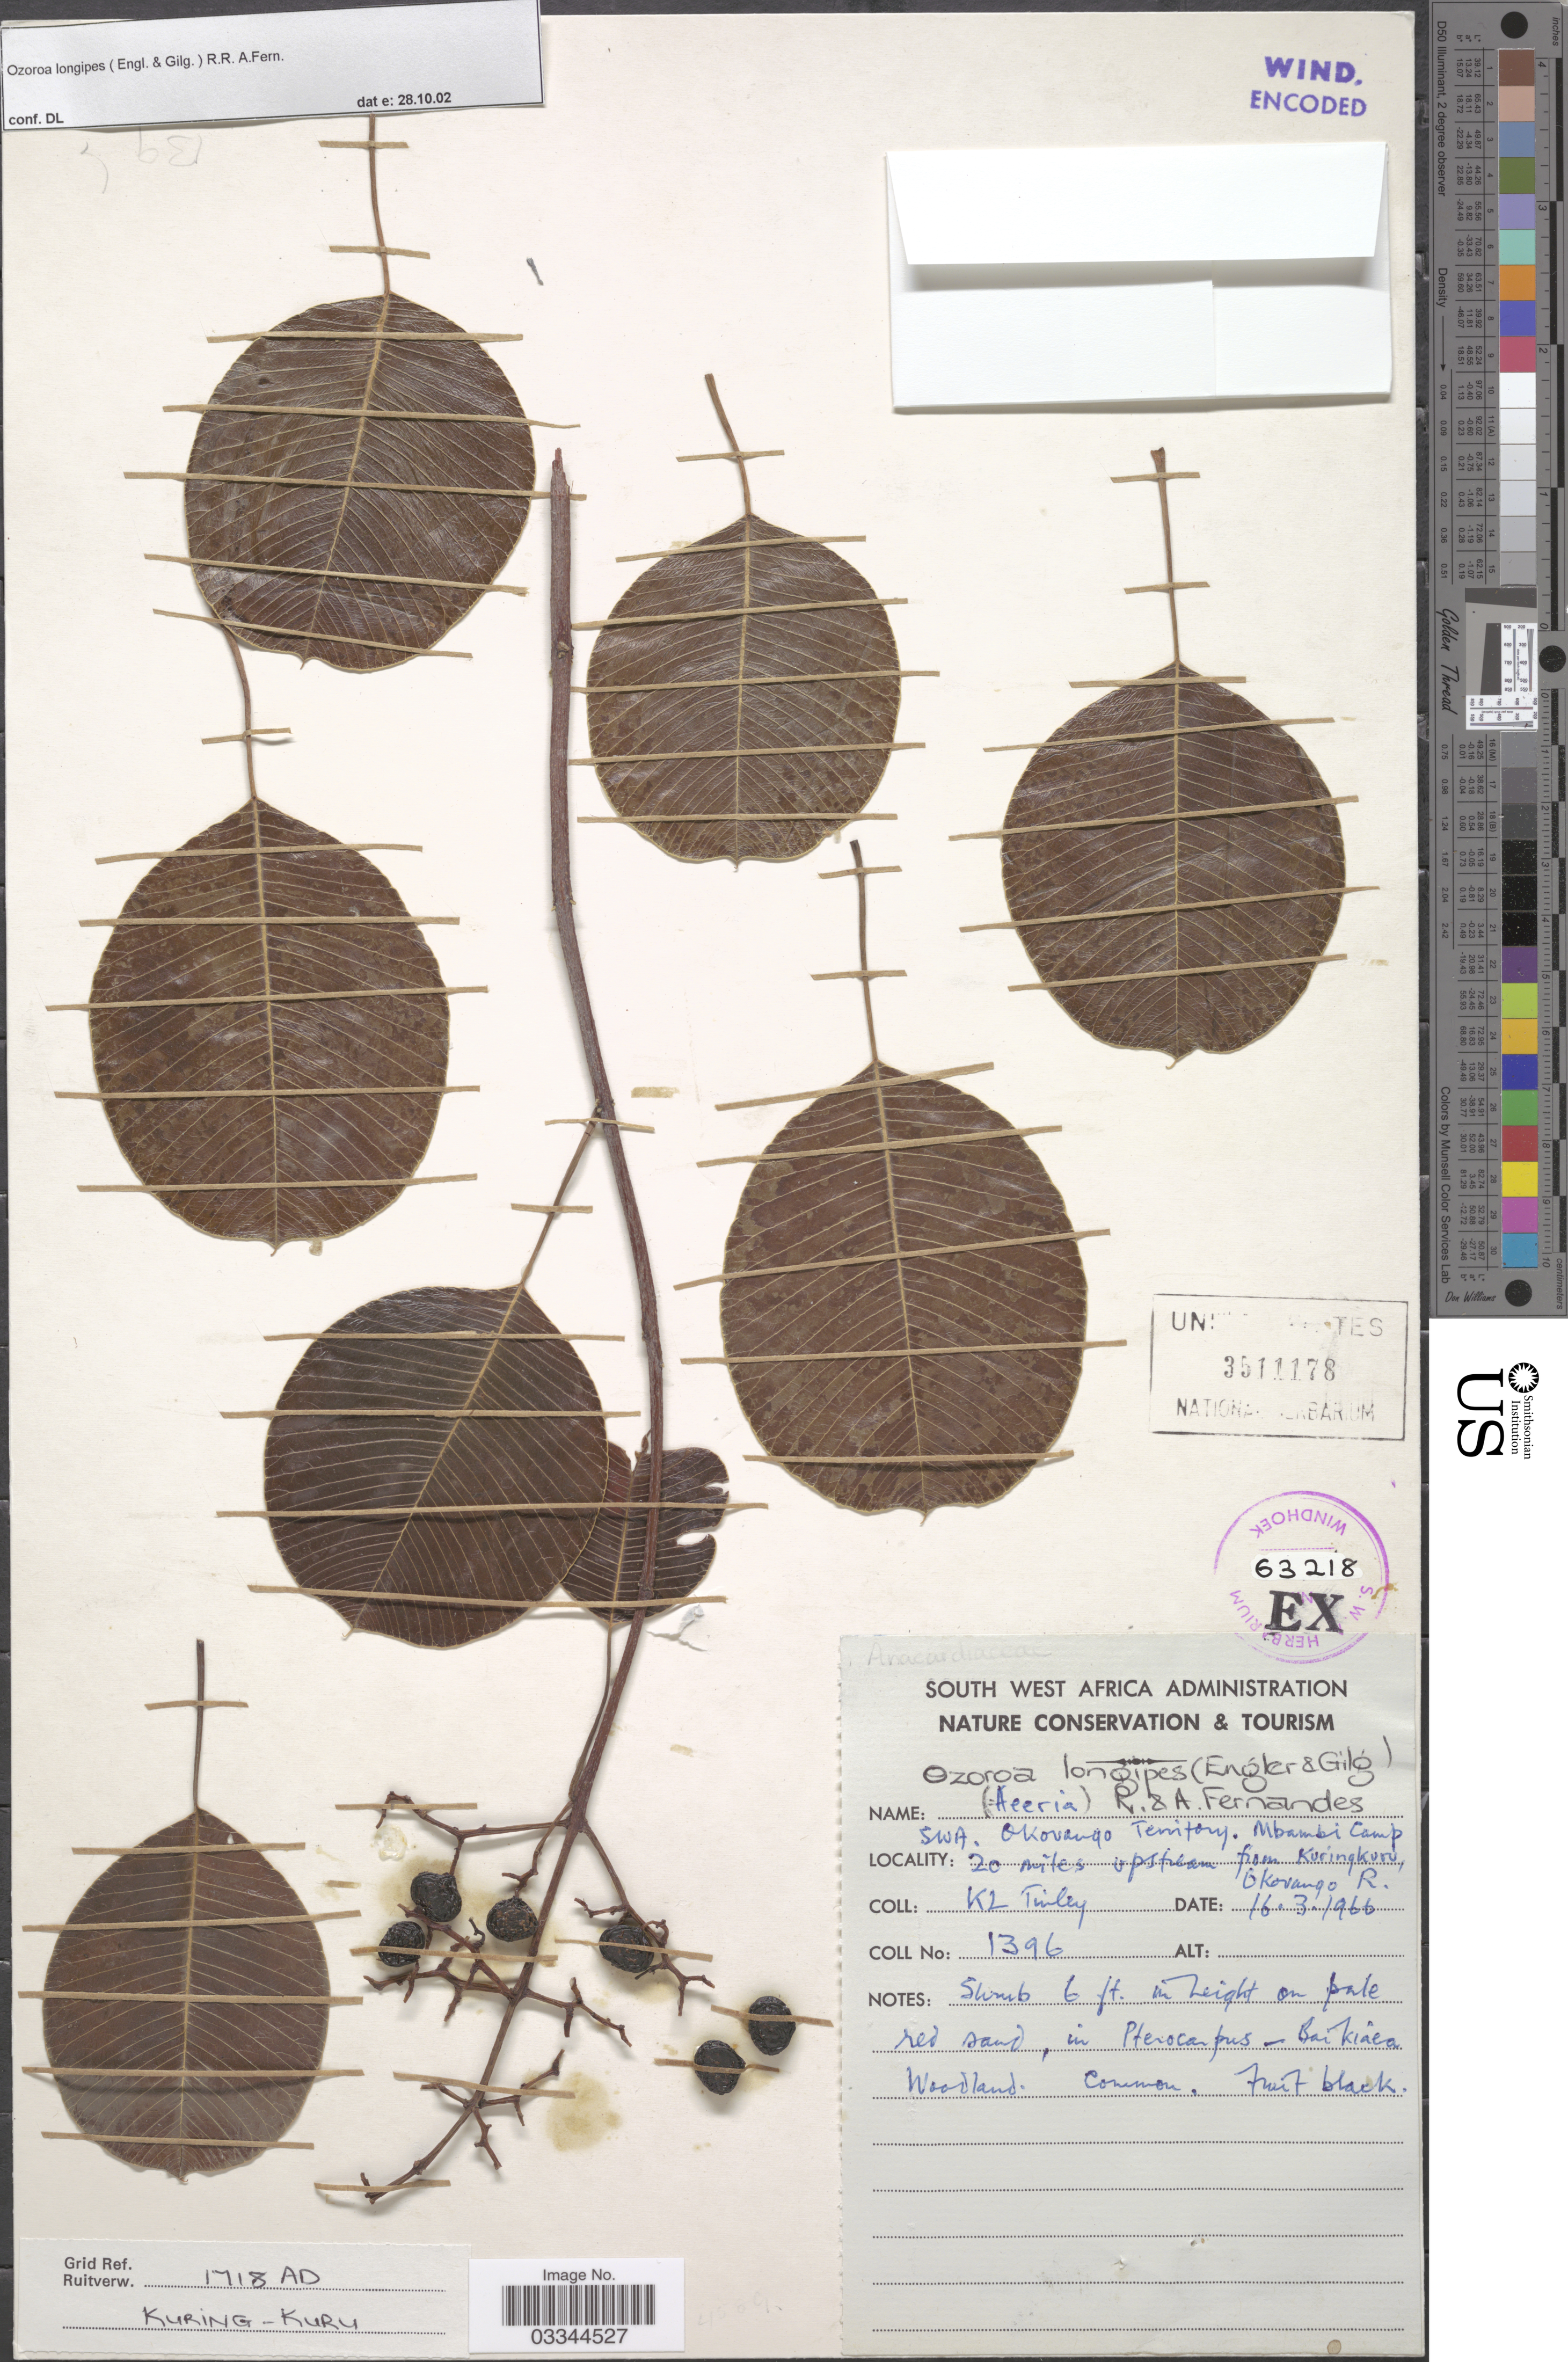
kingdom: Plantae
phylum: Tracheophyta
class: Magnoliopsida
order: Sapindales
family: Anacardiaceae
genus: Ozoroa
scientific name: Ozoroa longipes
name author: (Engl. & Gilg) R. Fern. & A. Fern.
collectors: K. Tinley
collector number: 1396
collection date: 1966-03-16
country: Namibia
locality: SWA. Okovango Territory. Mbambi Camp 20 miles upstream from Kringkusu, Okovango R.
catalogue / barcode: US 3511178